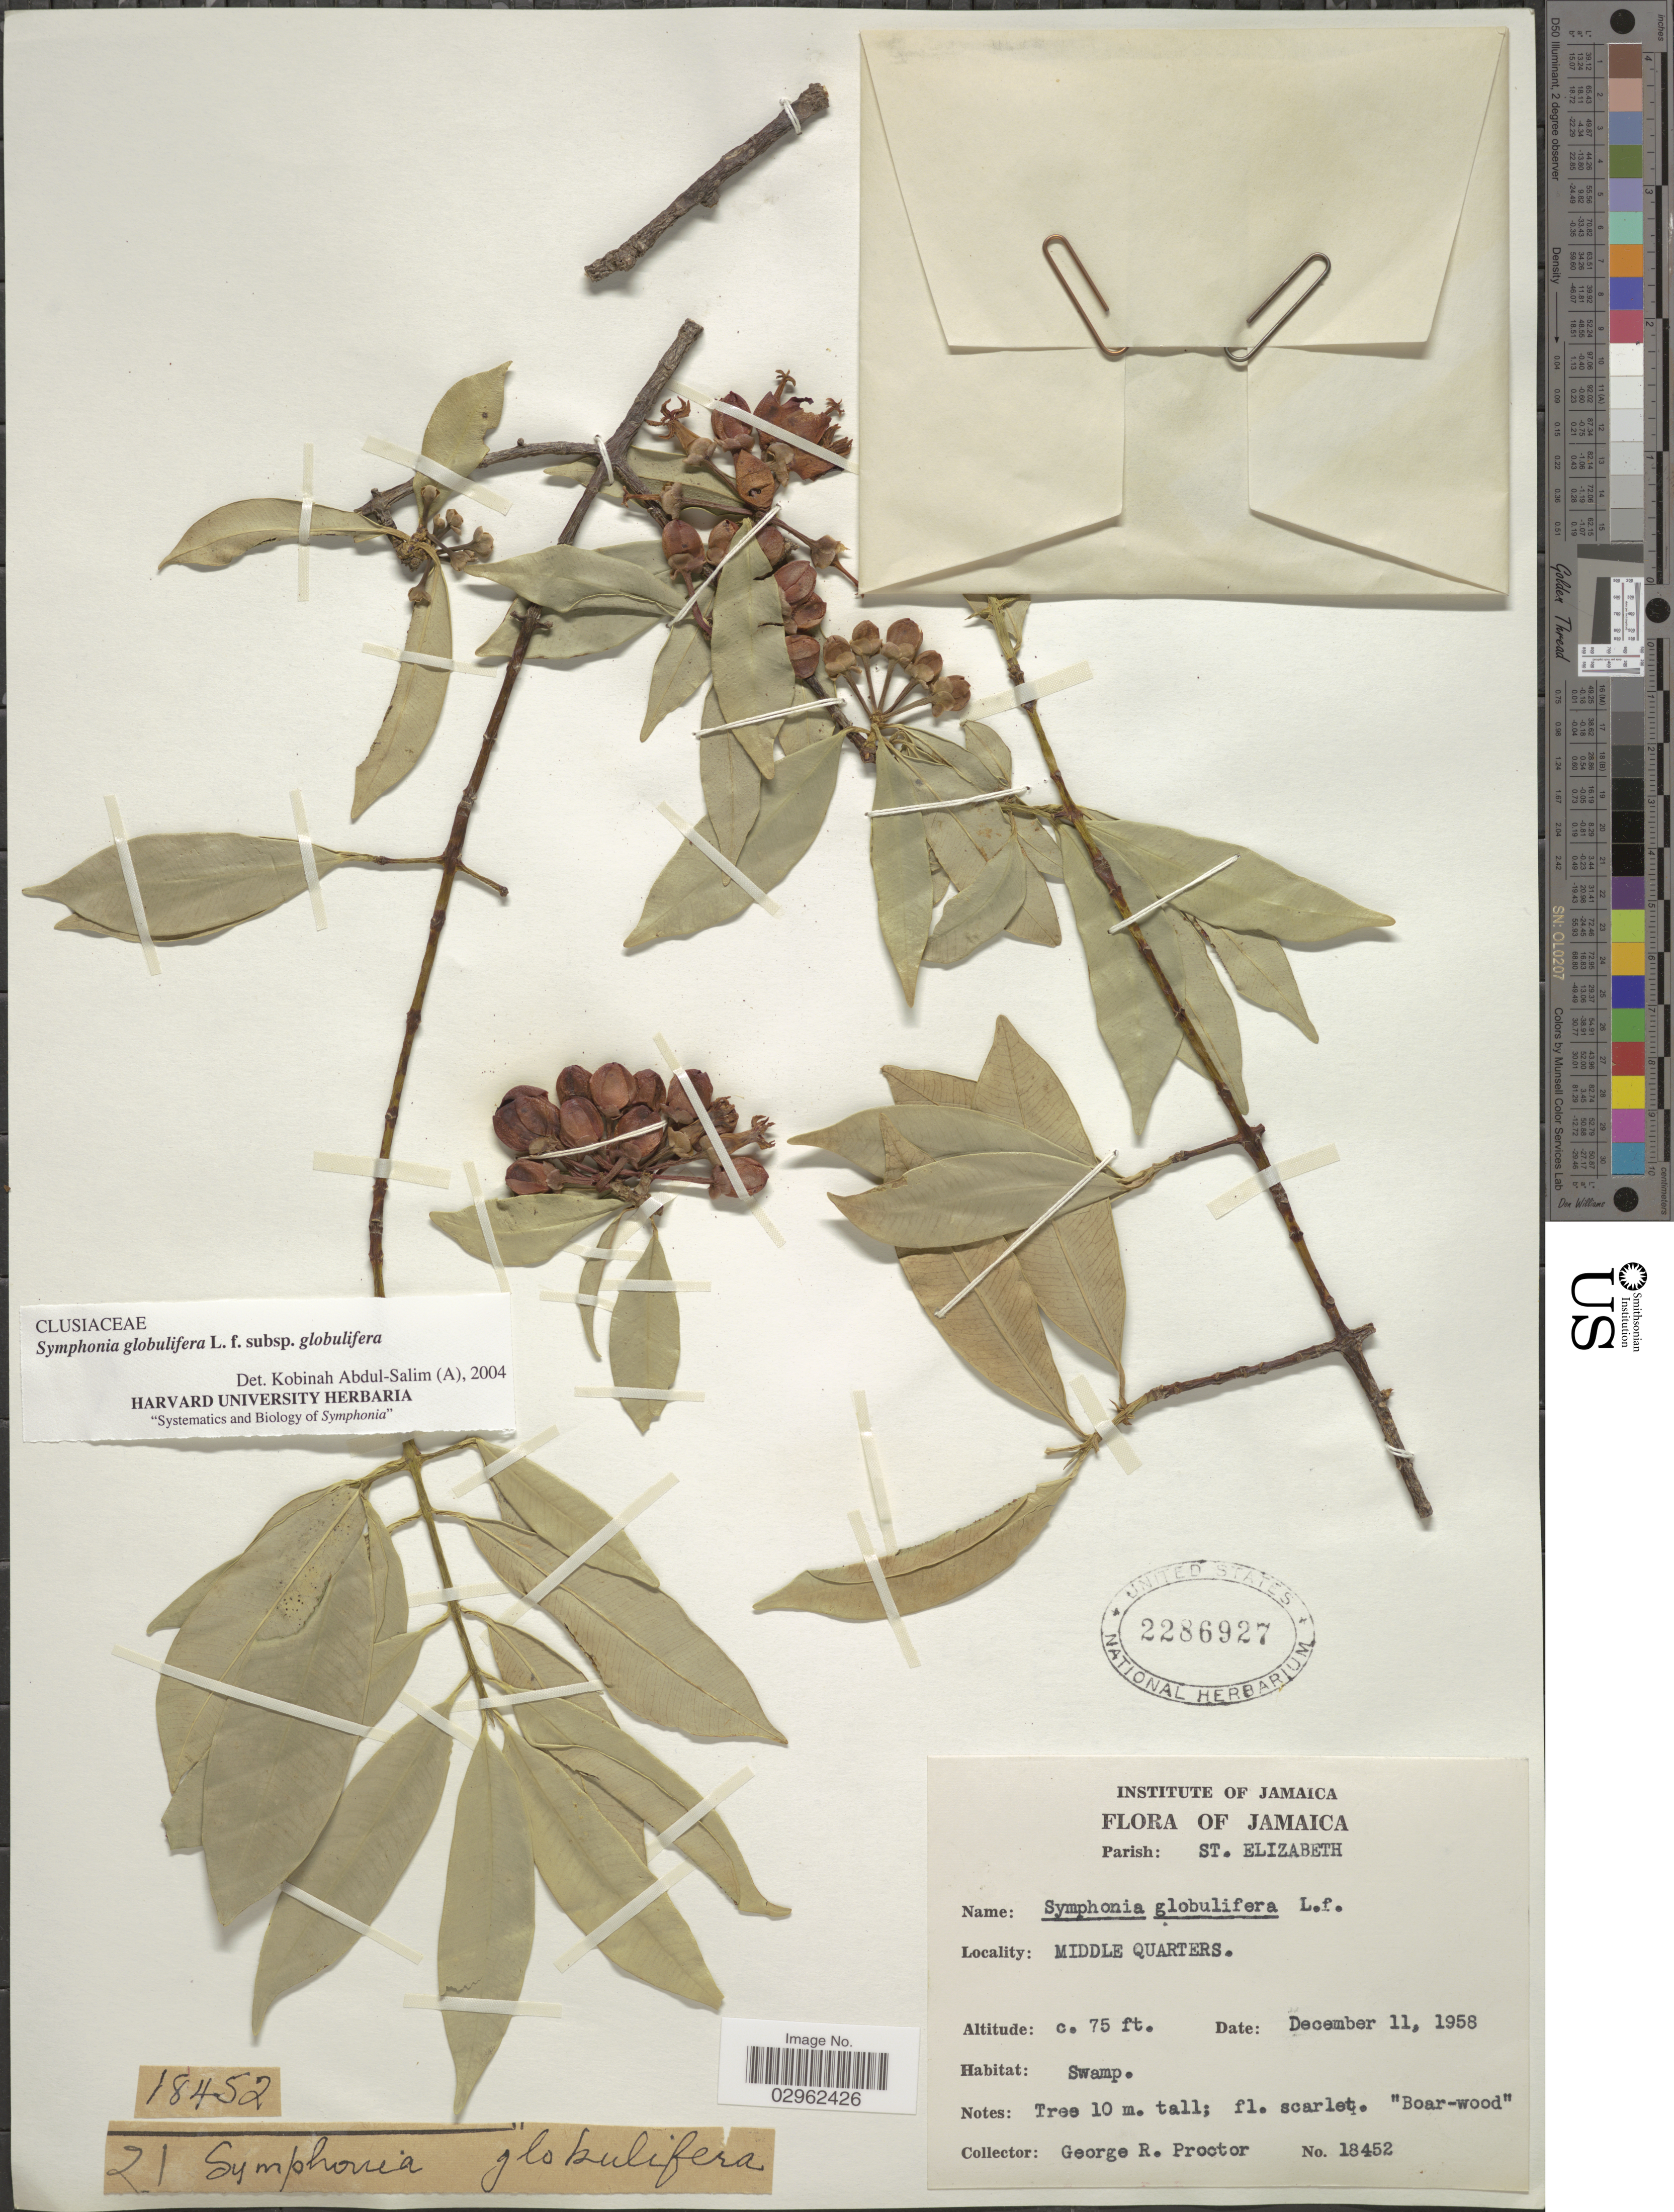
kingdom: Plantae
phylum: Tracheophyta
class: Magnoliopsida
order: Malpighiales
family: Clusiaceae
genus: Symphonia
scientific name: Symphonia globulifera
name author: L. f.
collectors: G. Proctor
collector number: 18452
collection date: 1958-12-11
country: Jamaica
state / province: Saint Elizabeth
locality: Parish: St. Elizabeth. Middle Quarters.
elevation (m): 23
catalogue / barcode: US 2286927